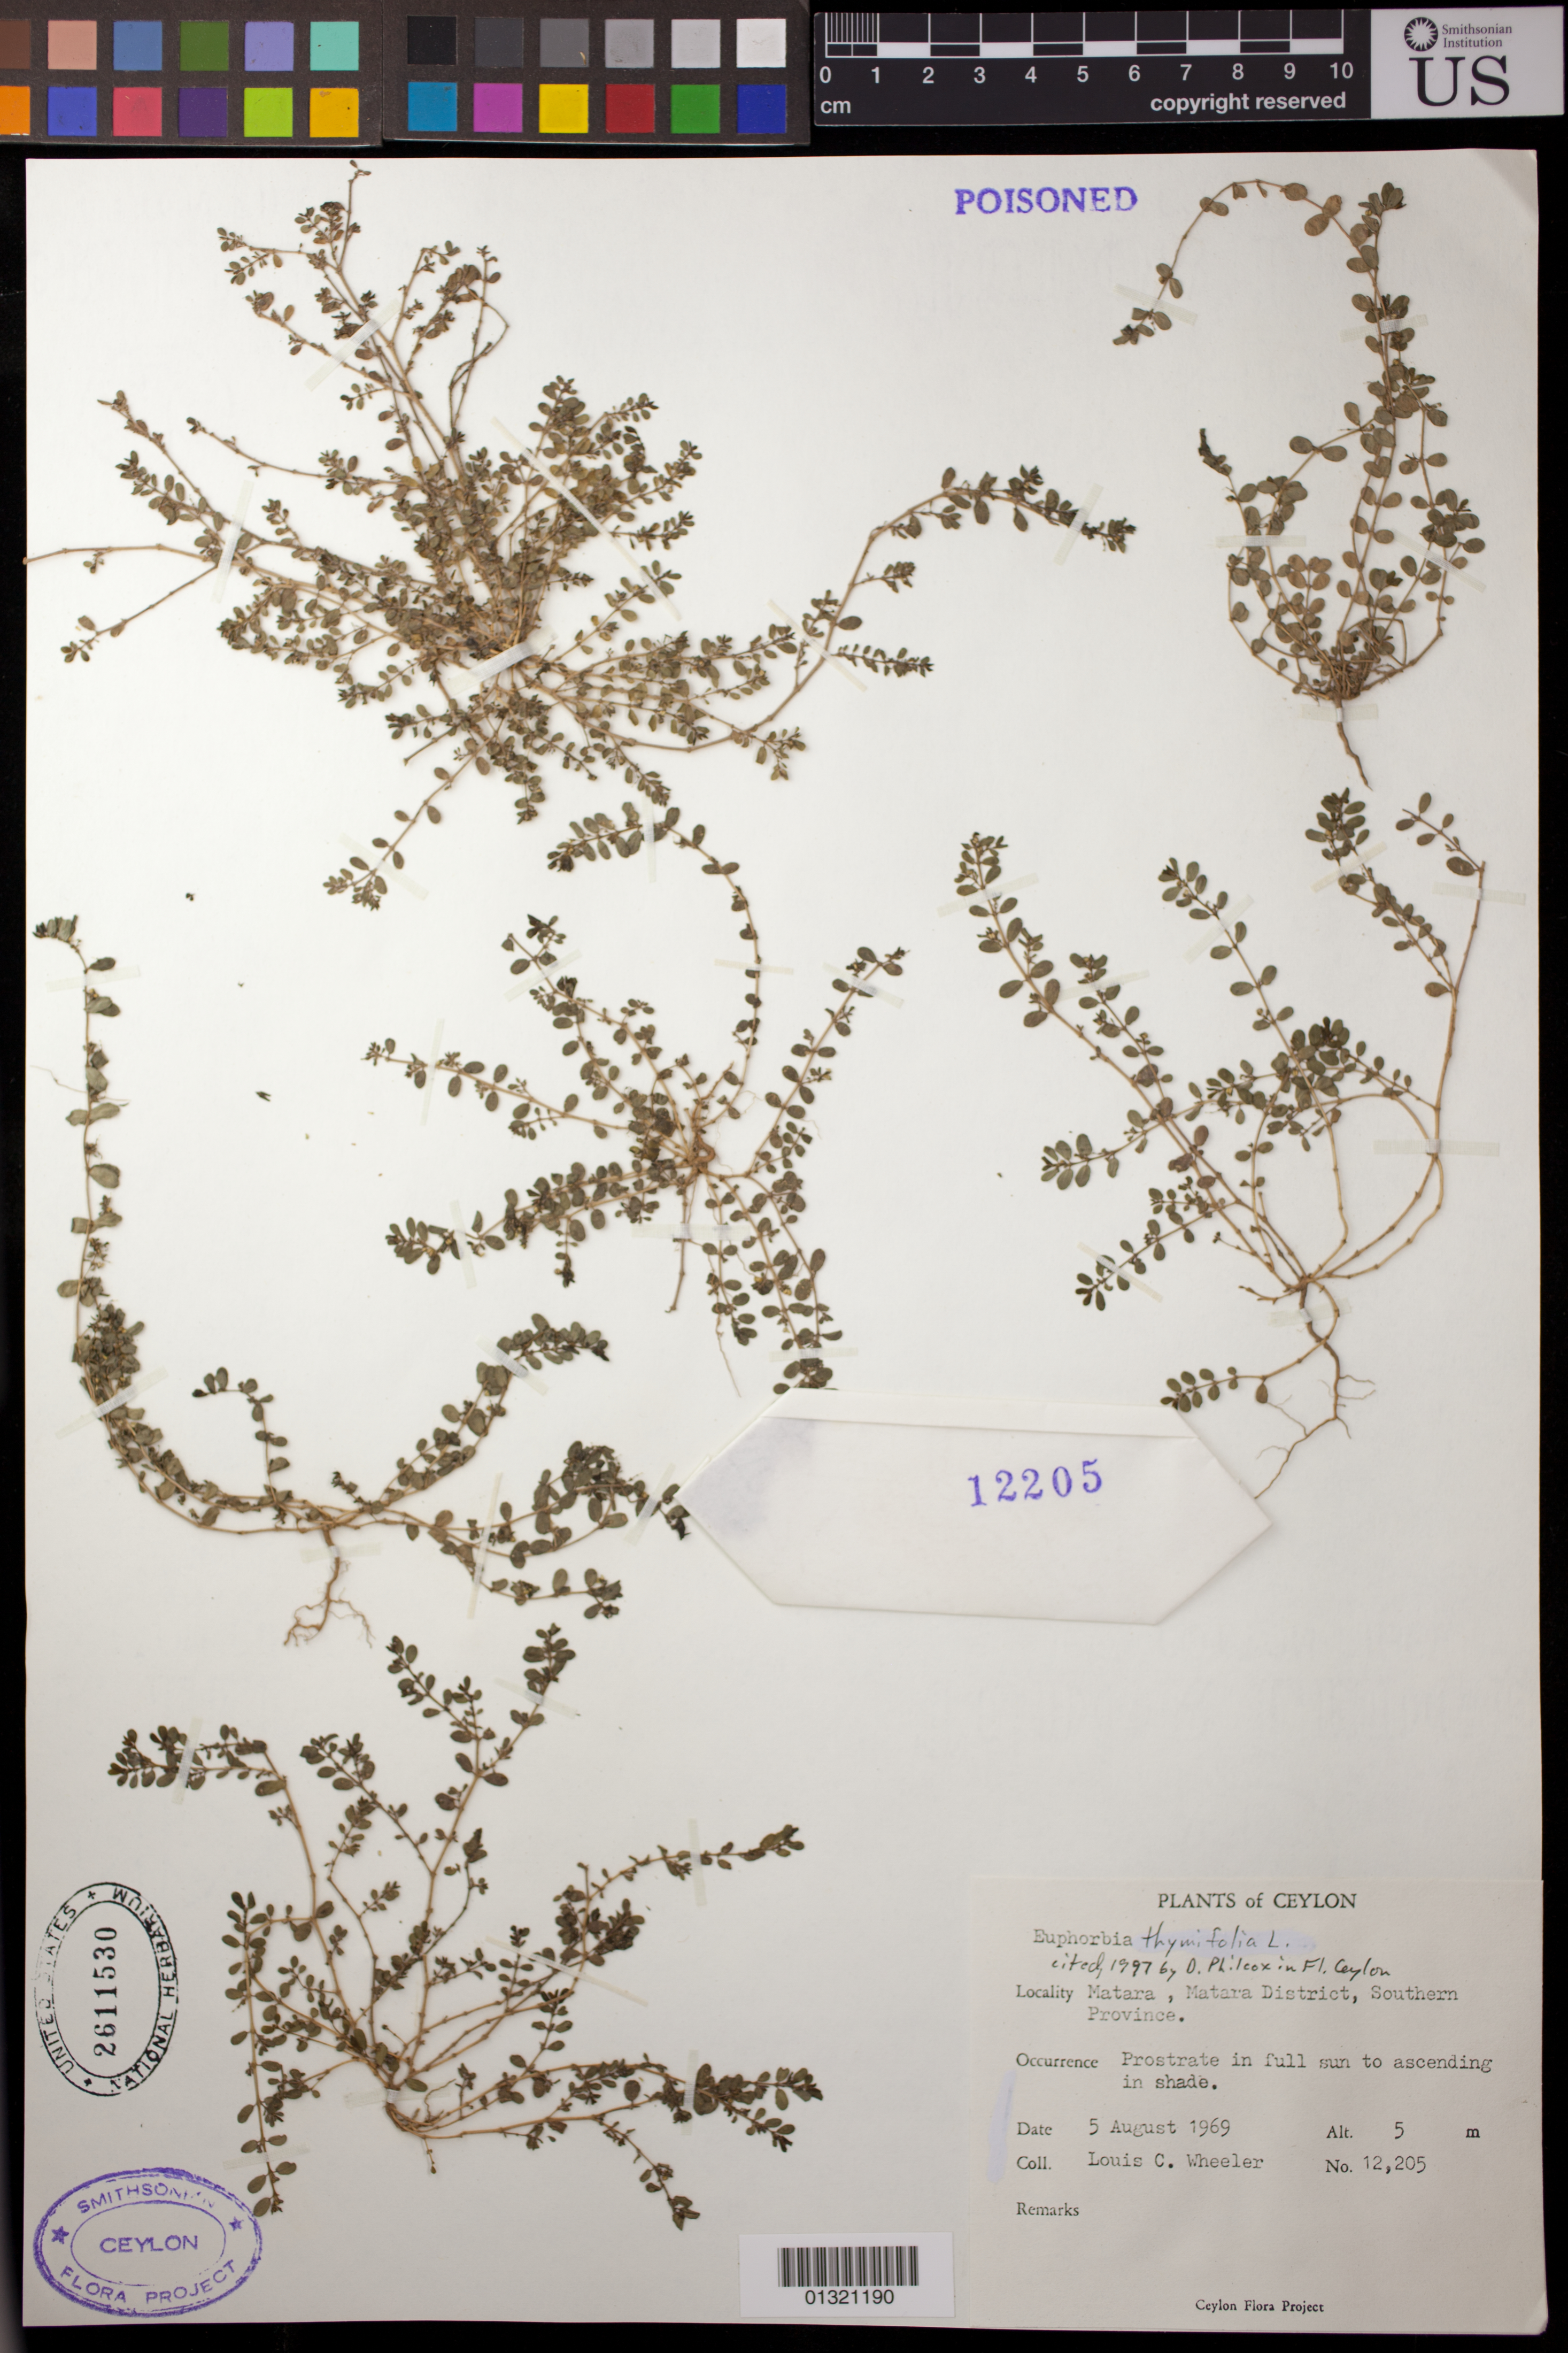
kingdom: Plantae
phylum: Tracheophyta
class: Magnoliopsida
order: Malpighiales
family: Euphorbiaceae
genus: Euphorbia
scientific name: Euphorbia thymifolia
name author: L.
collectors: L. C. Wheeler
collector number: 12205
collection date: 1969-08-05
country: Sri Lanka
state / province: Southern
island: Ceylon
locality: Matara, Matara District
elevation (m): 5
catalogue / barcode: US 2611530